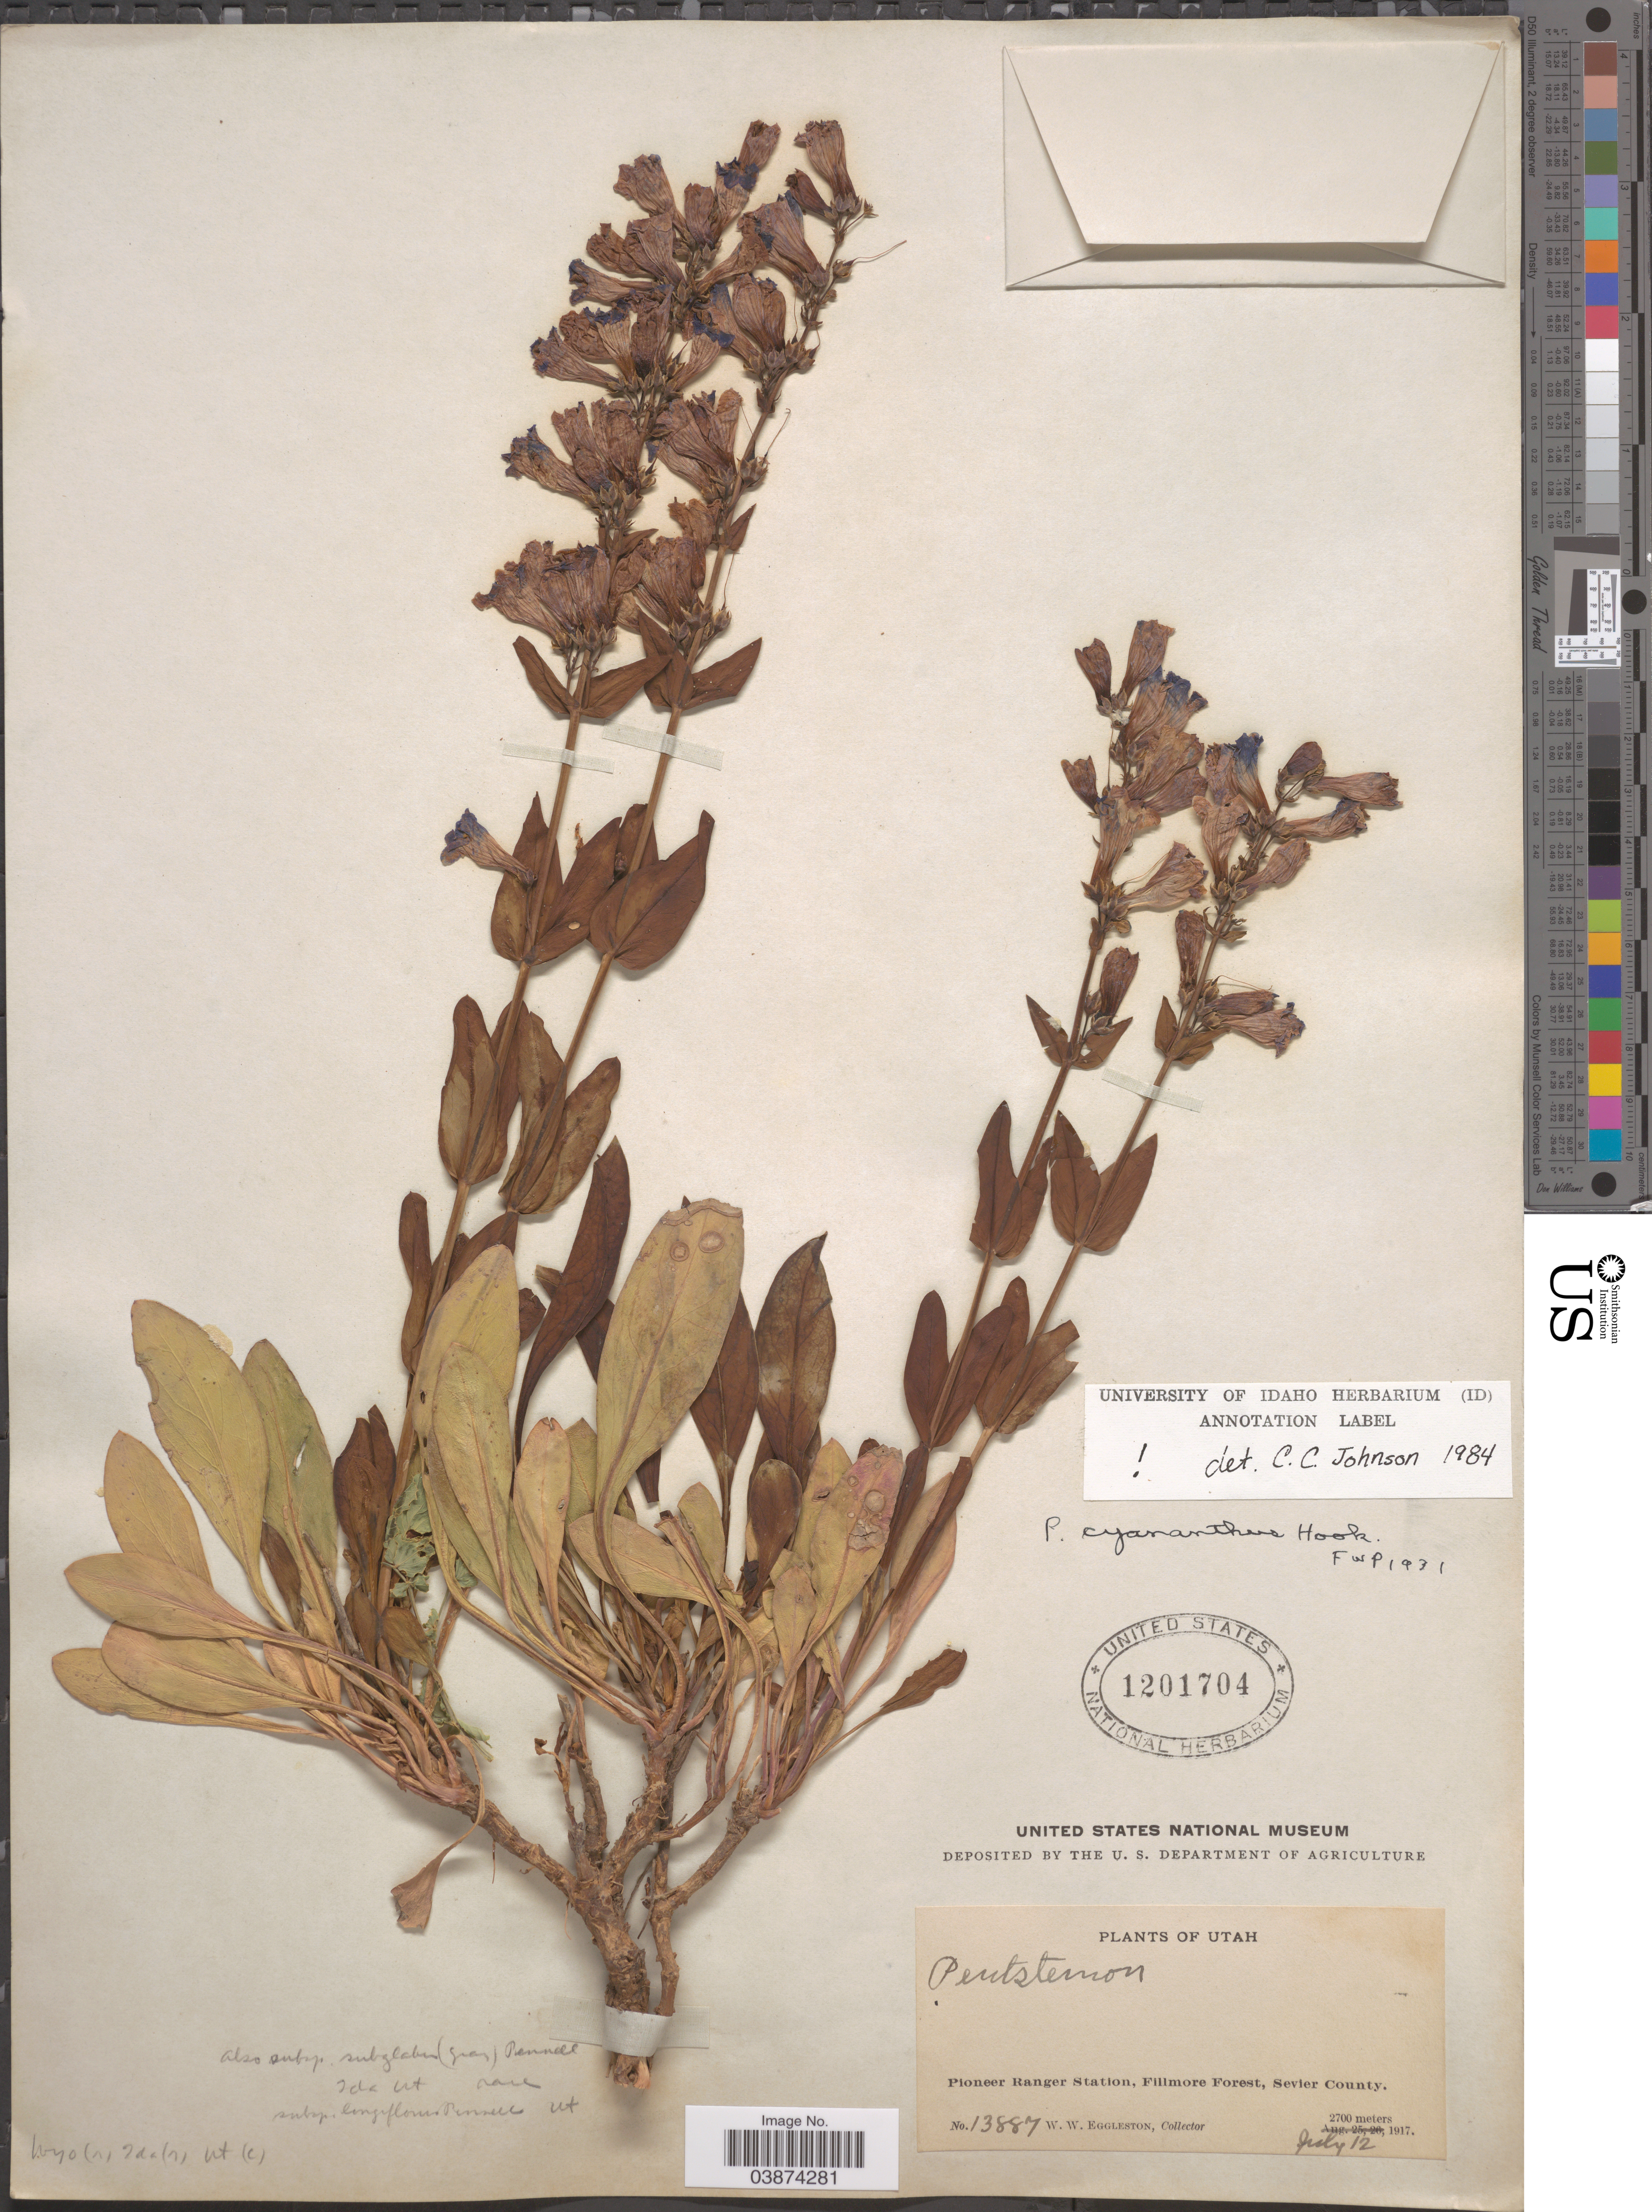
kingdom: Plantae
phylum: Tracheophyta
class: Magnoliopsida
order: Lamiales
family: Plantaginaceae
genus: Penstemon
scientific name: Penstemon cyananthus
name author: Hook.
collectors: W. W. Eggleston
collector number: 13887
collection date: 1917-07-12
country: United States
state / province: Utah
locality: Pioneer Ranger Station, Fillmore Forest, Sevier County.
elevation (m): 2700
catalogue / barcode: US 1201704